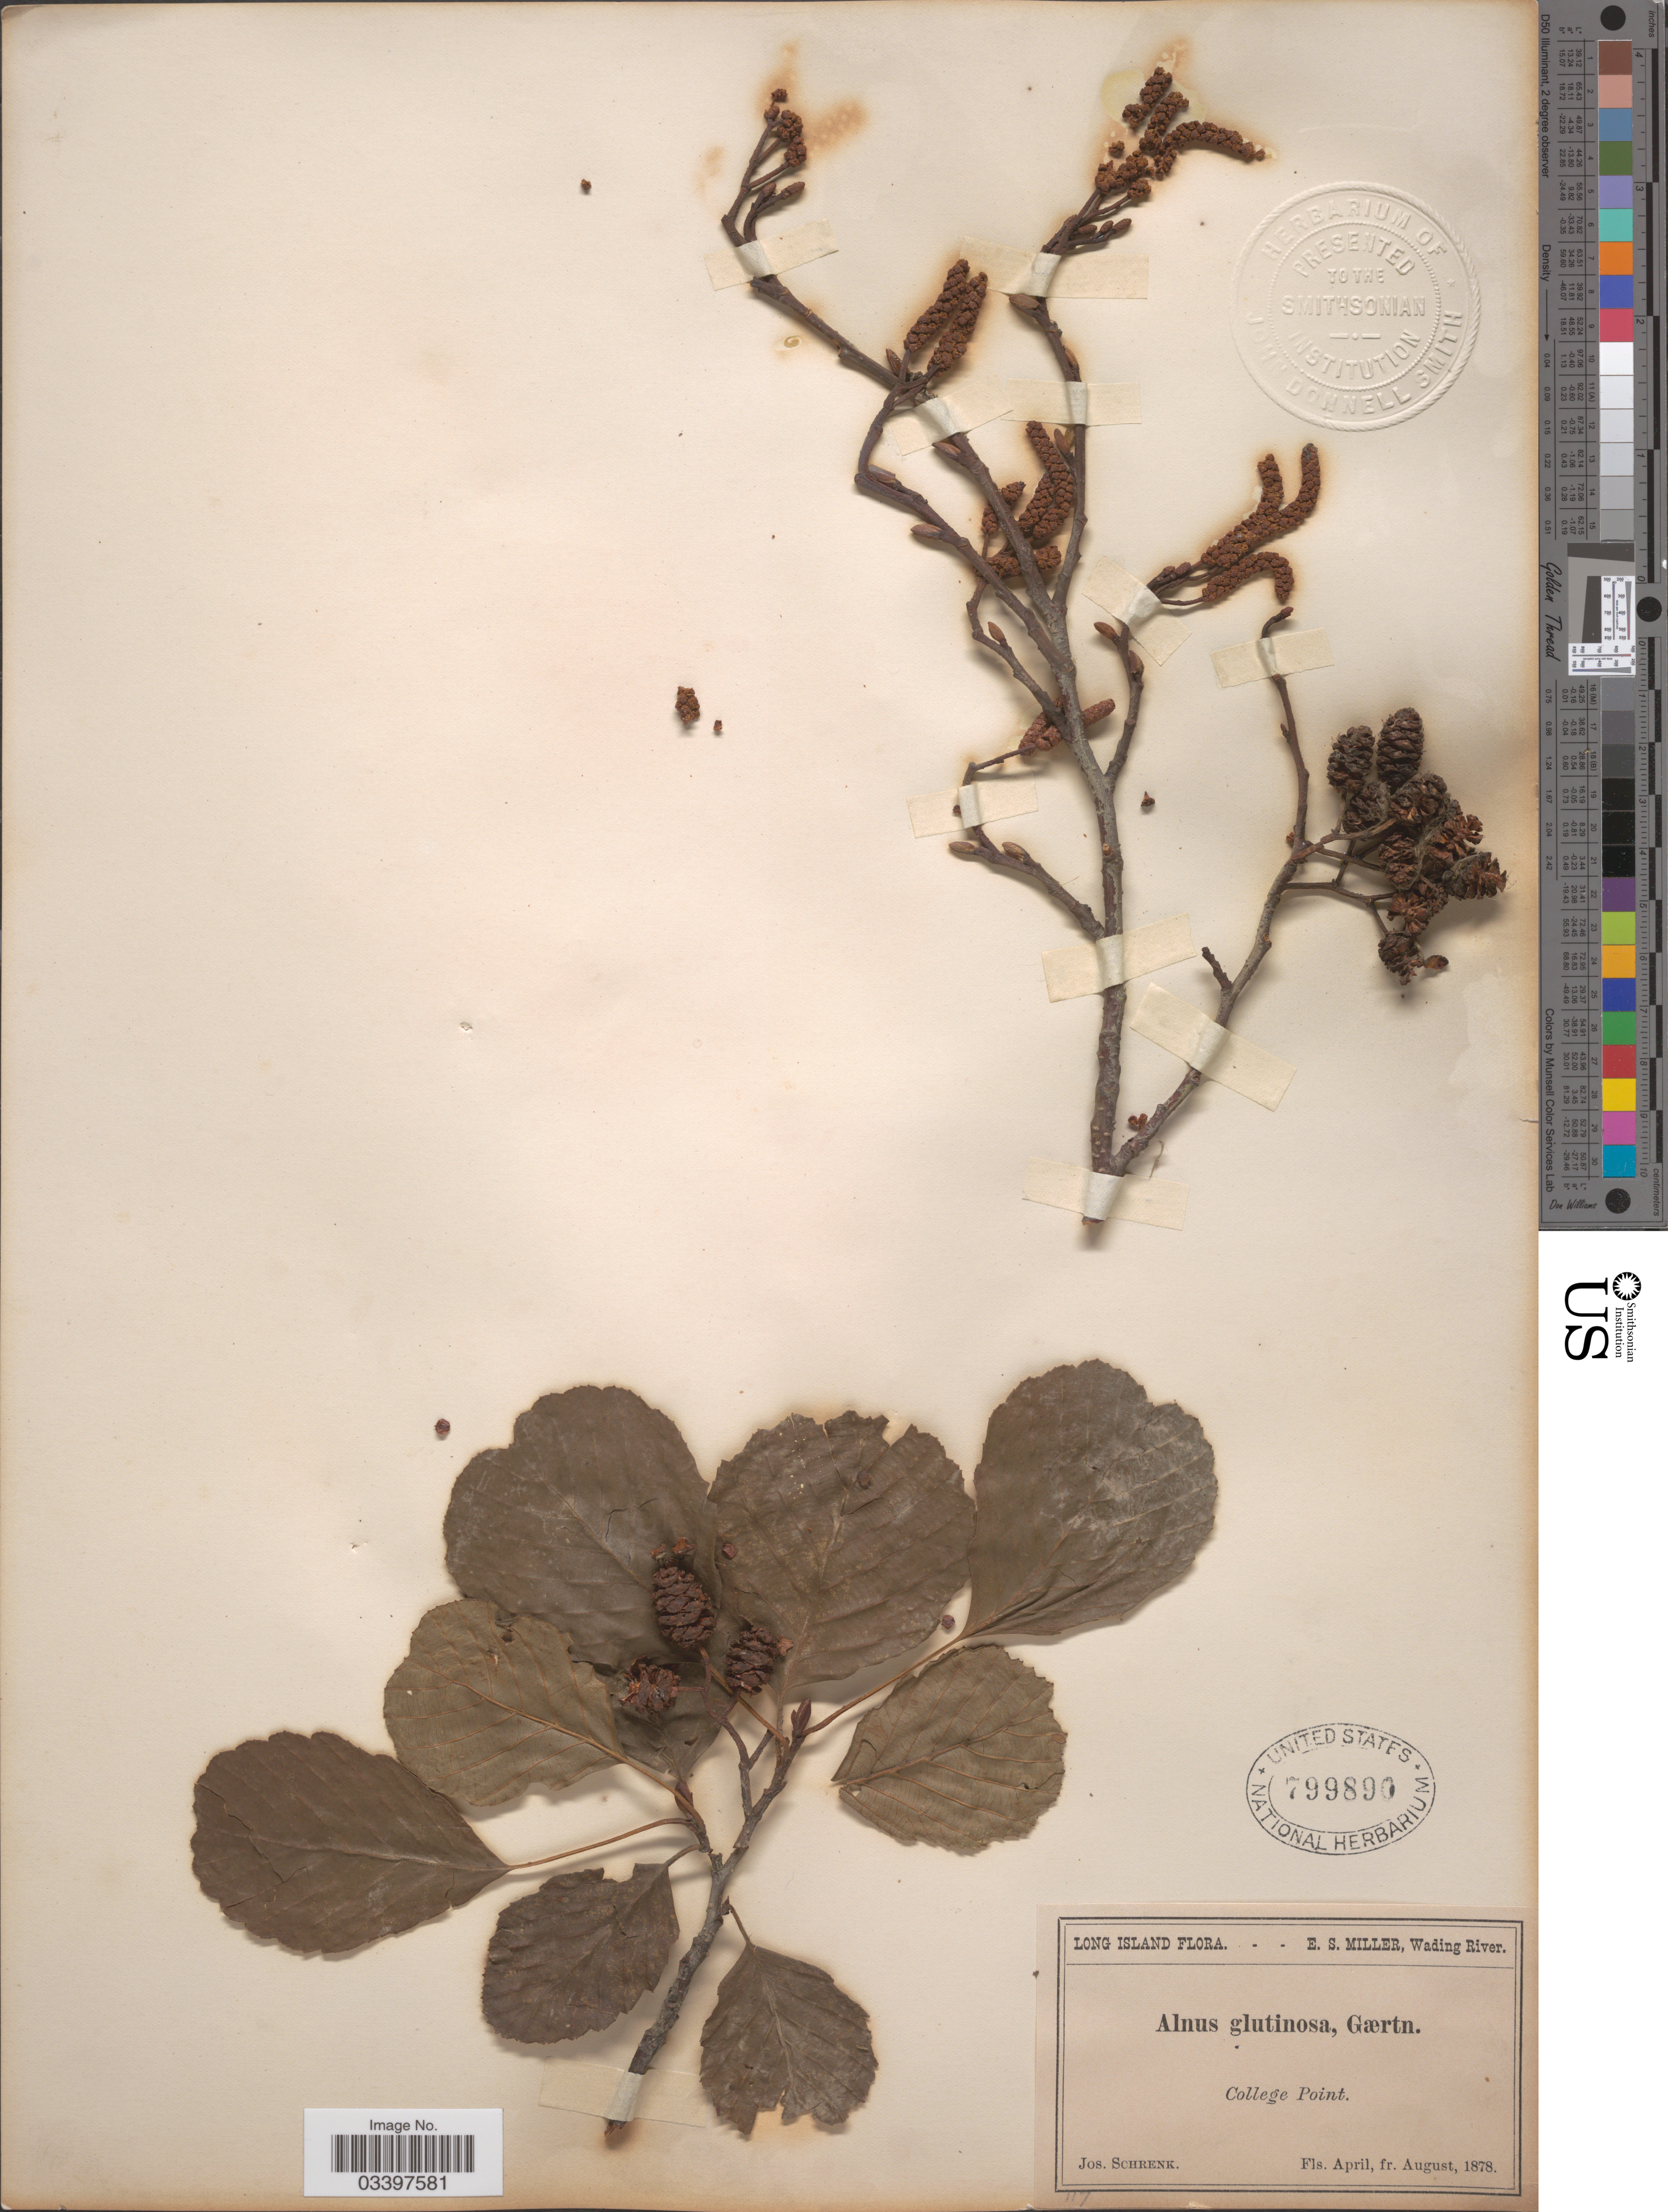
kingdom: Plantae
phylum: Tracheophyta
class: Magnoliopsida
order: Fagales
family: Betulaceae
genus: Alnus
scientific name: Alnus glutinosa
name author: (L.) Gaertn.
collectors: J. Schrenk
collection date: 1878-04/1878-08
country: United States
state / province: New York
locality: Long Island. College Point.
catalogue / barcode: US 799890